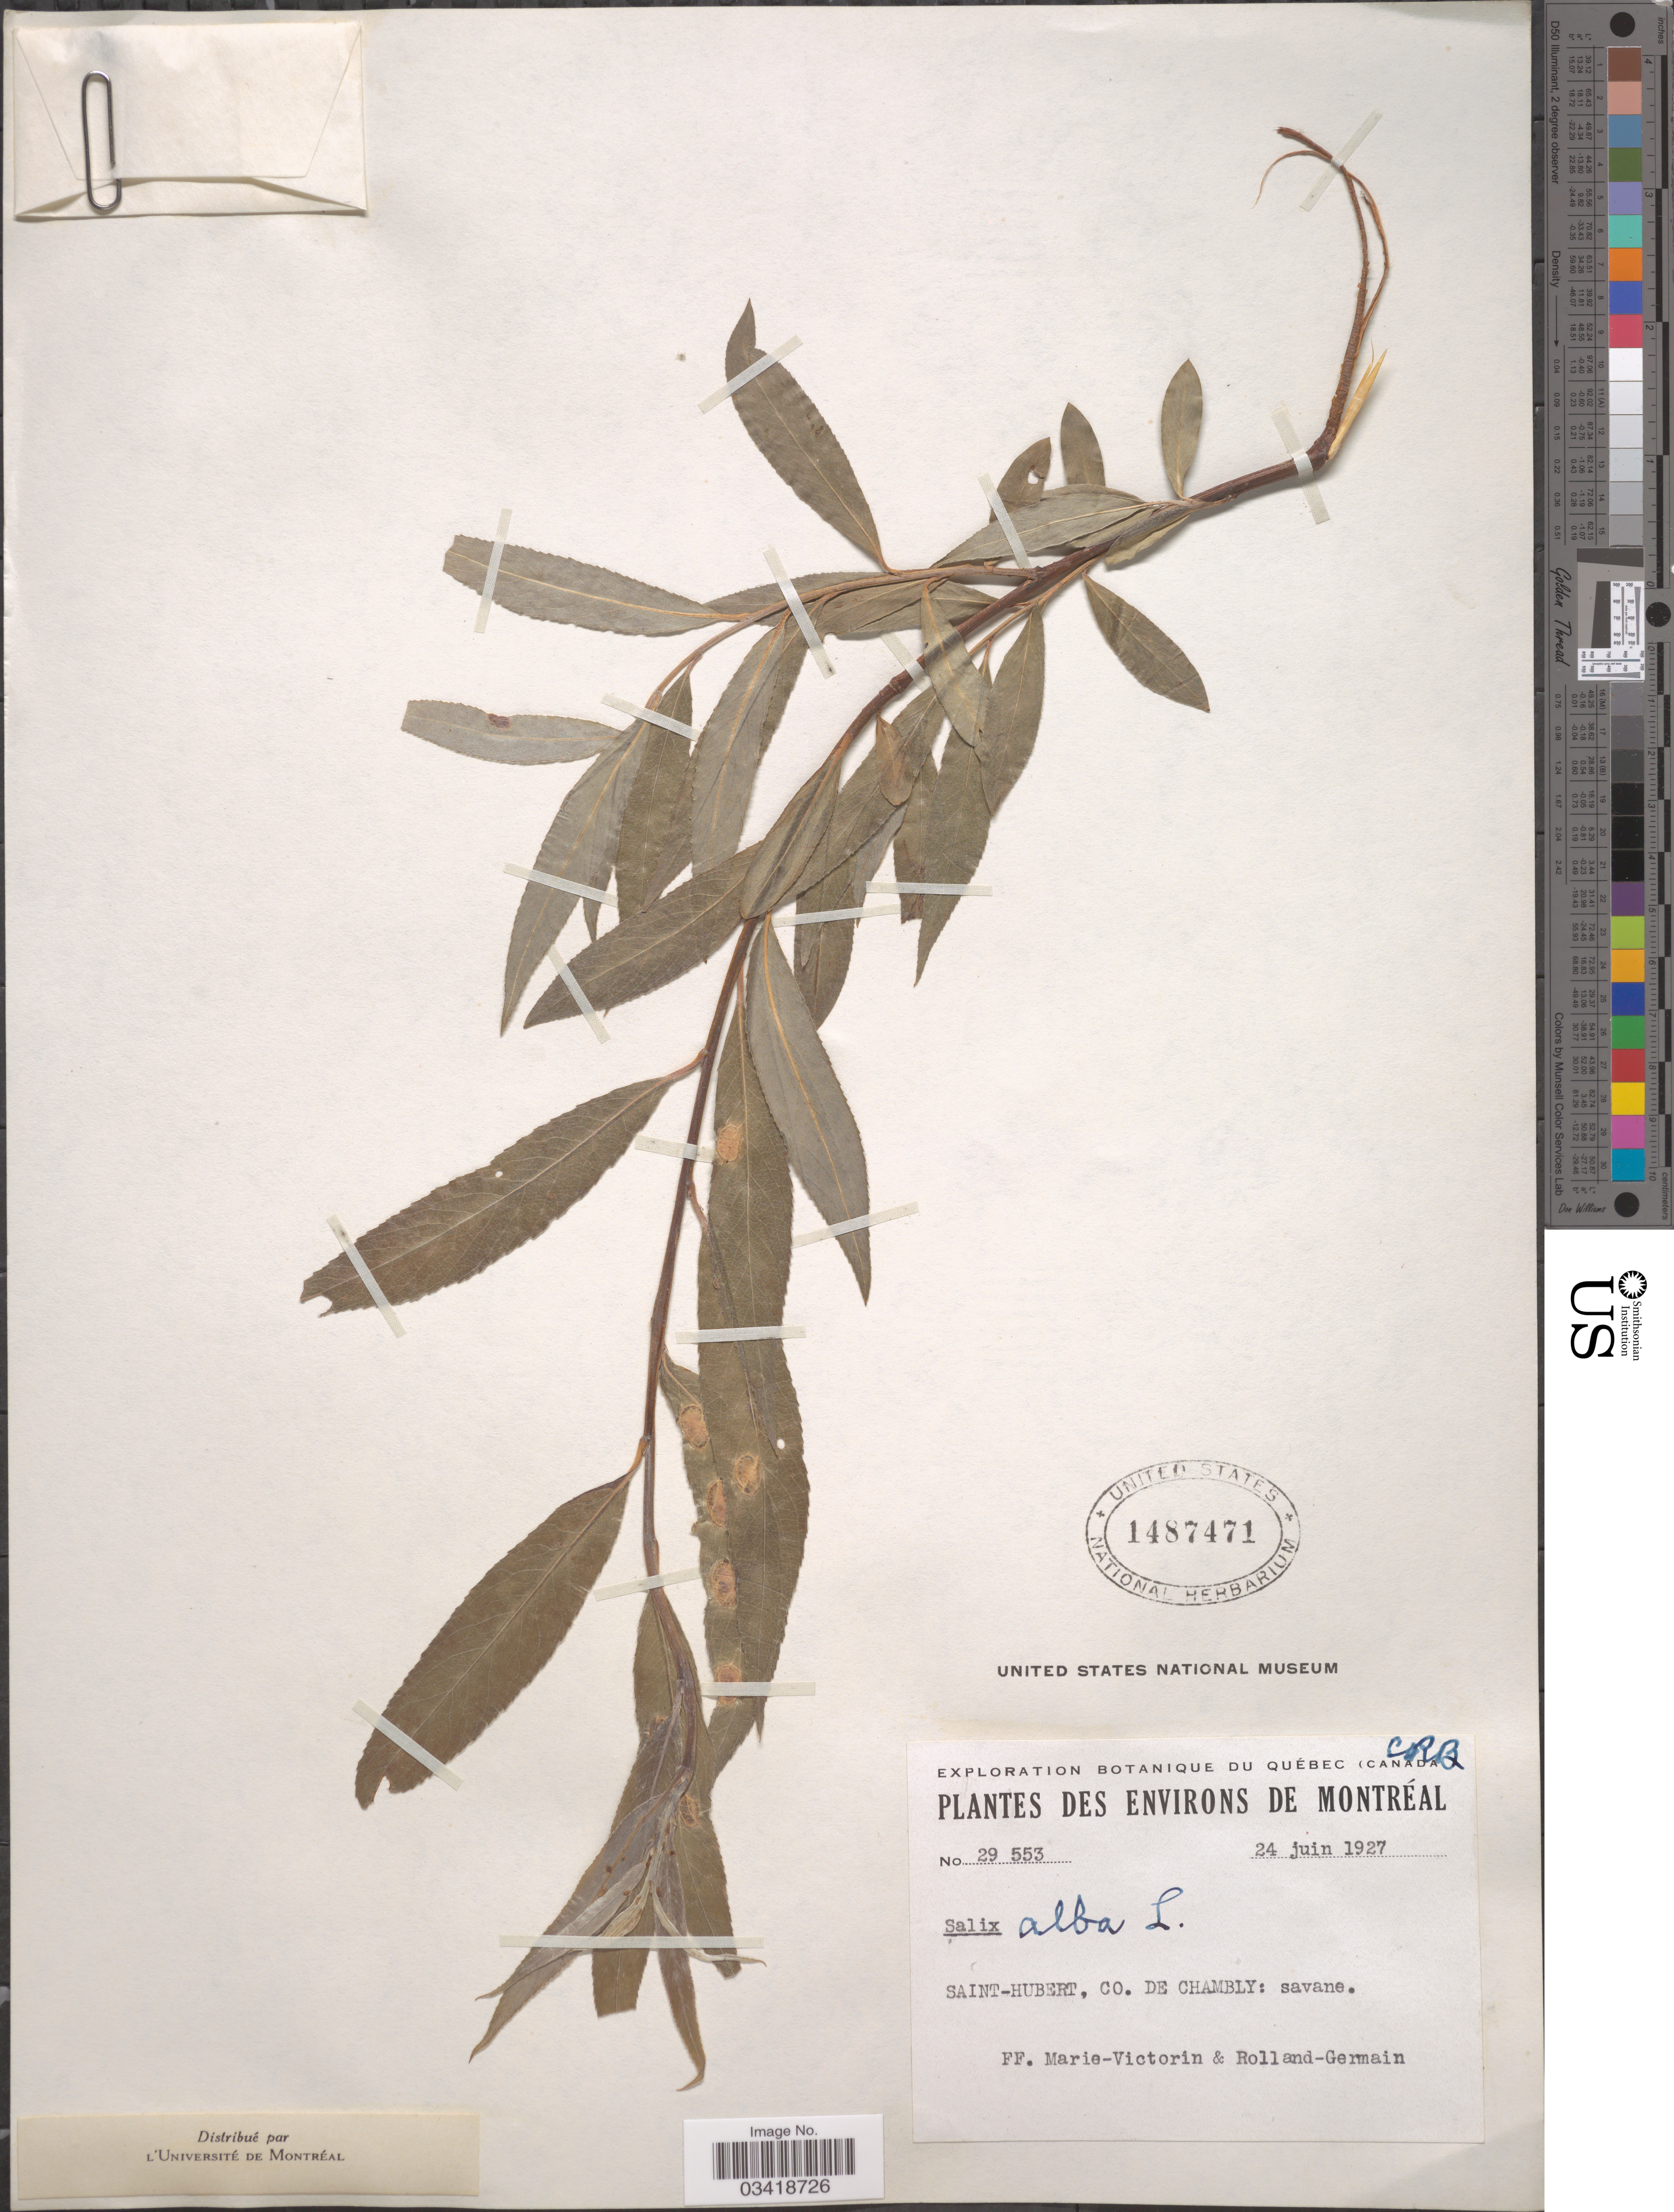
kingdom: Plantae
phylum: Tracheophyta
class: Magnoliopsida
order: Malpighiales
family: Salicaceae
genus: Salix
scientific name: Salix alba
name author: L.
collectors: F. Marie-Victorin & Rolland-Germain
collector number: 29553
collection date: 1927-06-24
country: Canada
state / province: Quebec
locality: Environs de Montréal. Saint-Hubert, Co. de Chambly: savane.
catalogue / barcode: US 1487471